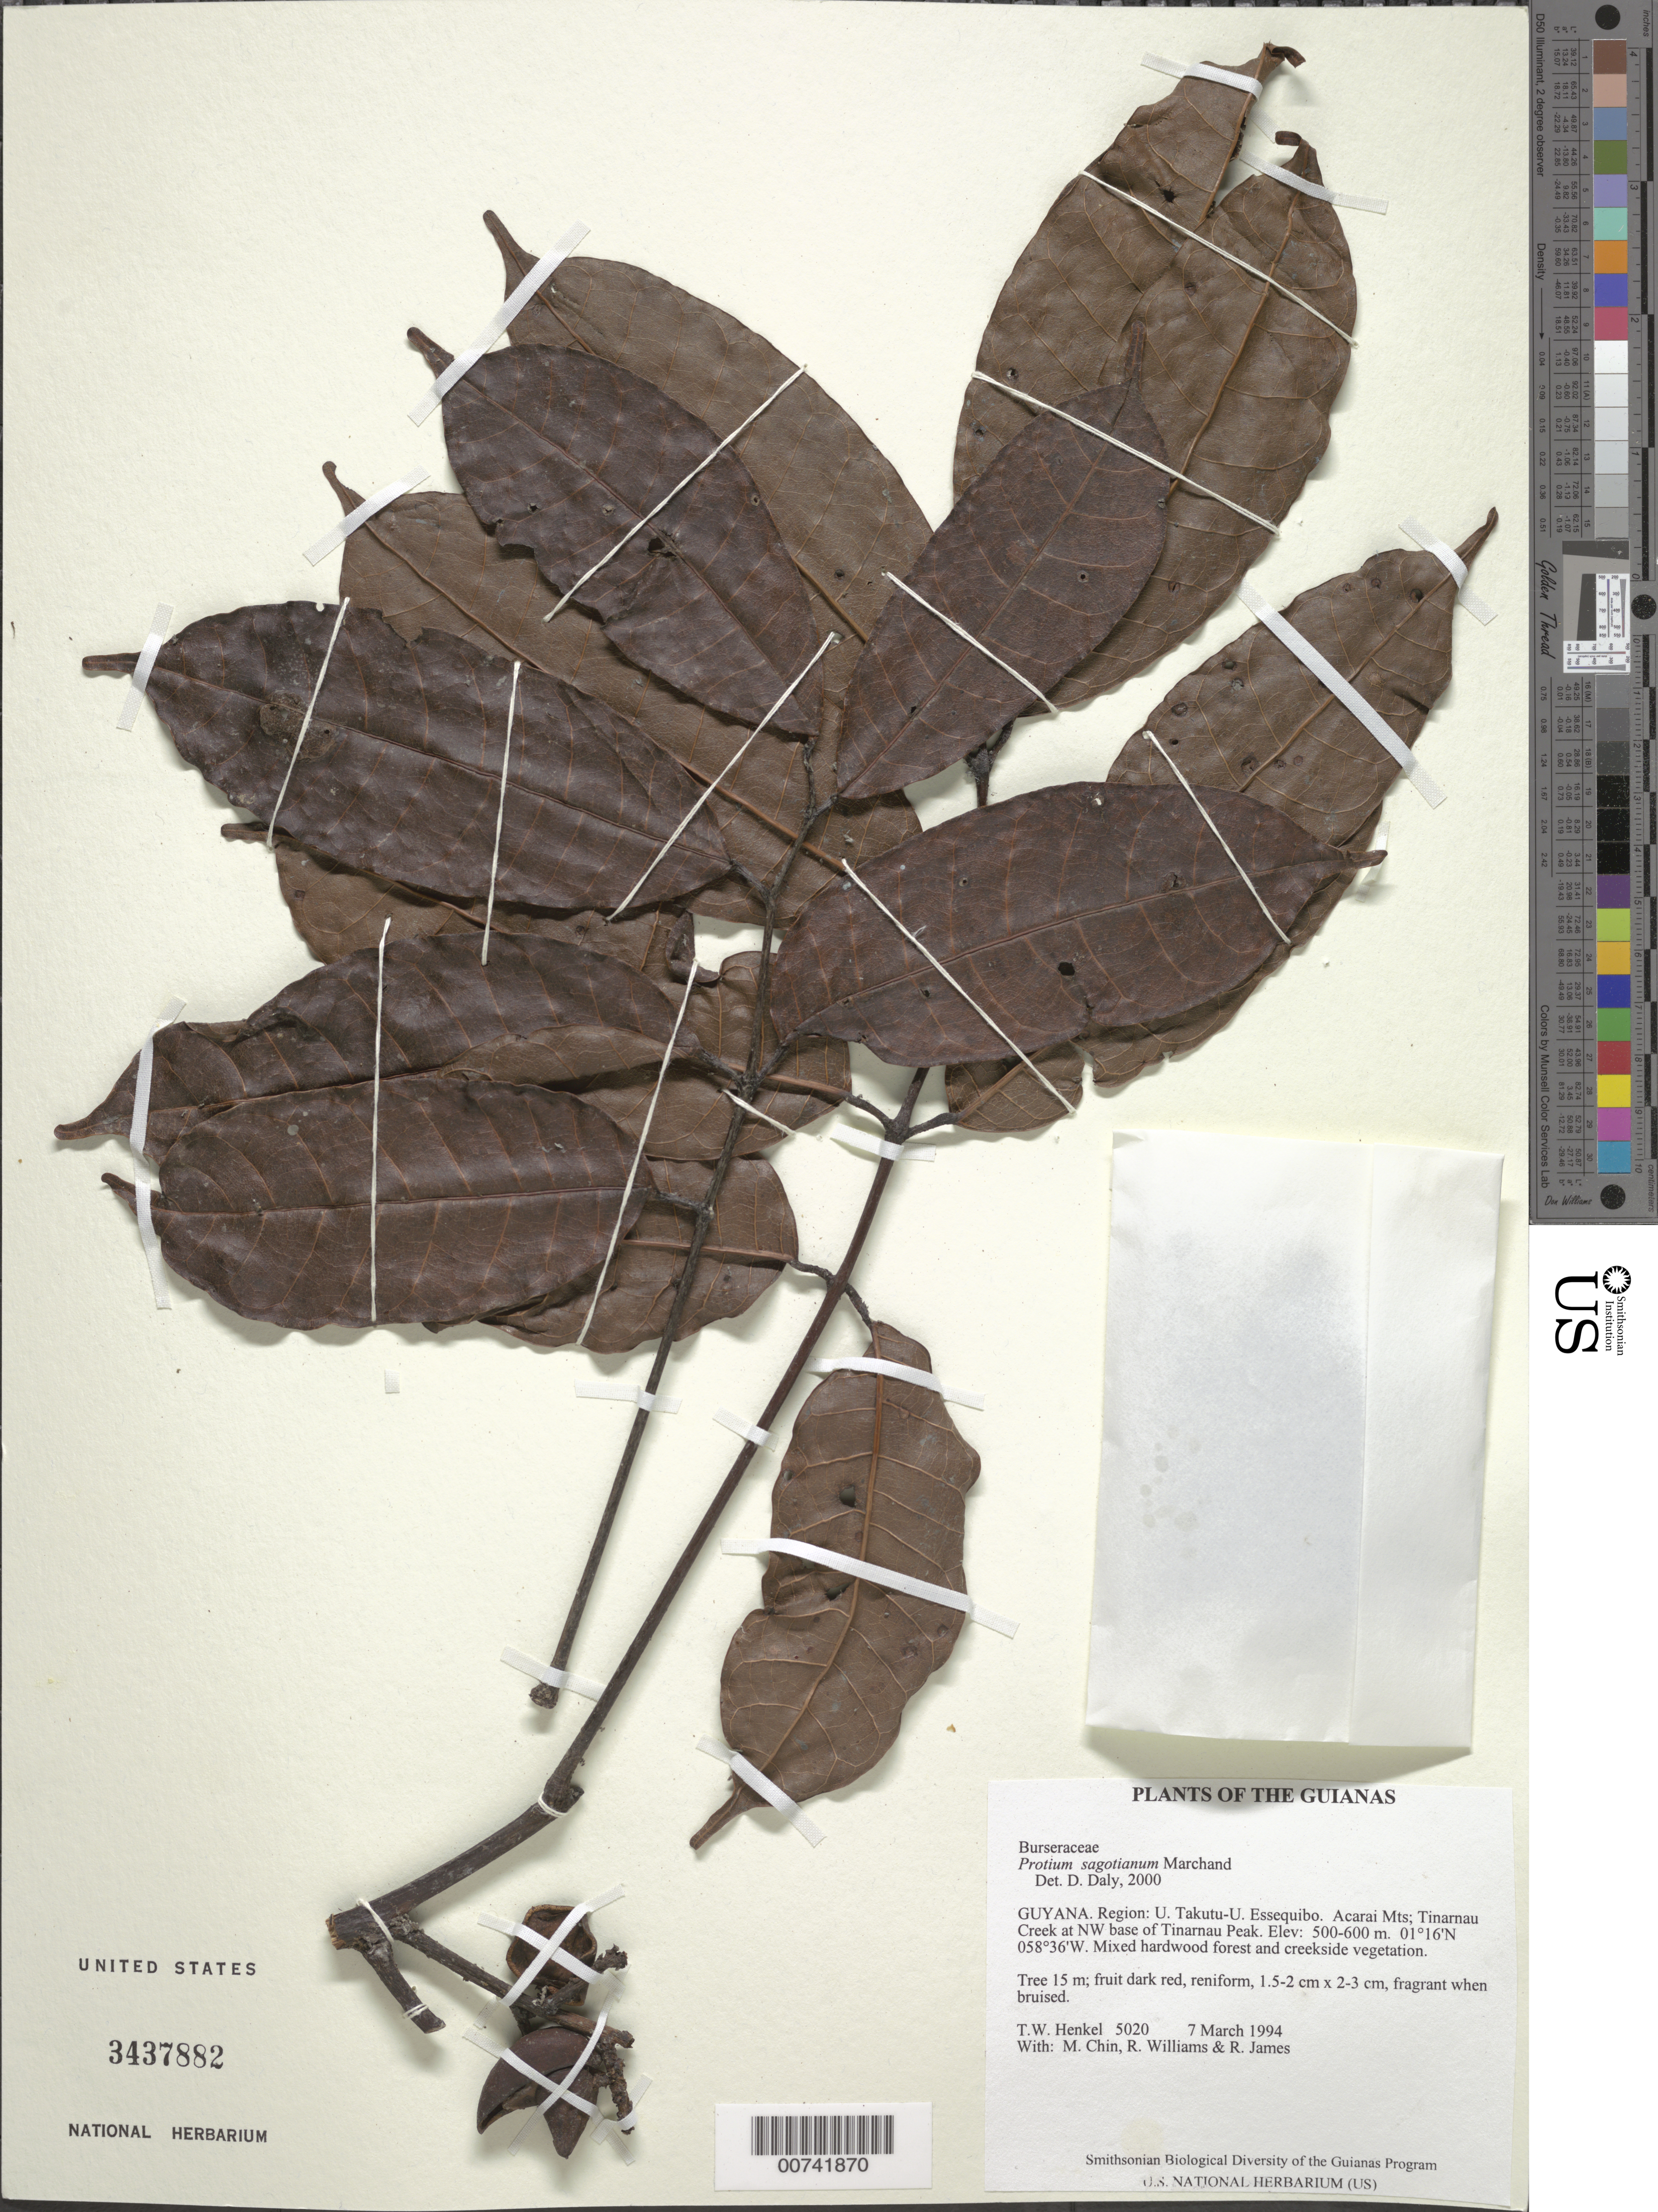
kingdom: Plantae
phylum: Tracheophyta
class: Magnoliopsida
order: Sapindales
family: Burseraceae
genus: Protium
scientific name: Protium sagotianum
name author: Marchand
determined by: Daly, D. C.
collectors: T. Henkel, M. Chin, R. Williams & R. James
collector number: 5020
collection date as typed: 7 March 1994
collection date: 1994-03-07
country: Guyana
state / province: U. Takutu-U. Essequibo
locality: Acarai Mts; Tinarnau Creek at NW base of Tinarnau Peak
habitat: Mixed hardwood forest and creekside vegetation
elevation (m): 500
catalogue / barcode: US 3437882